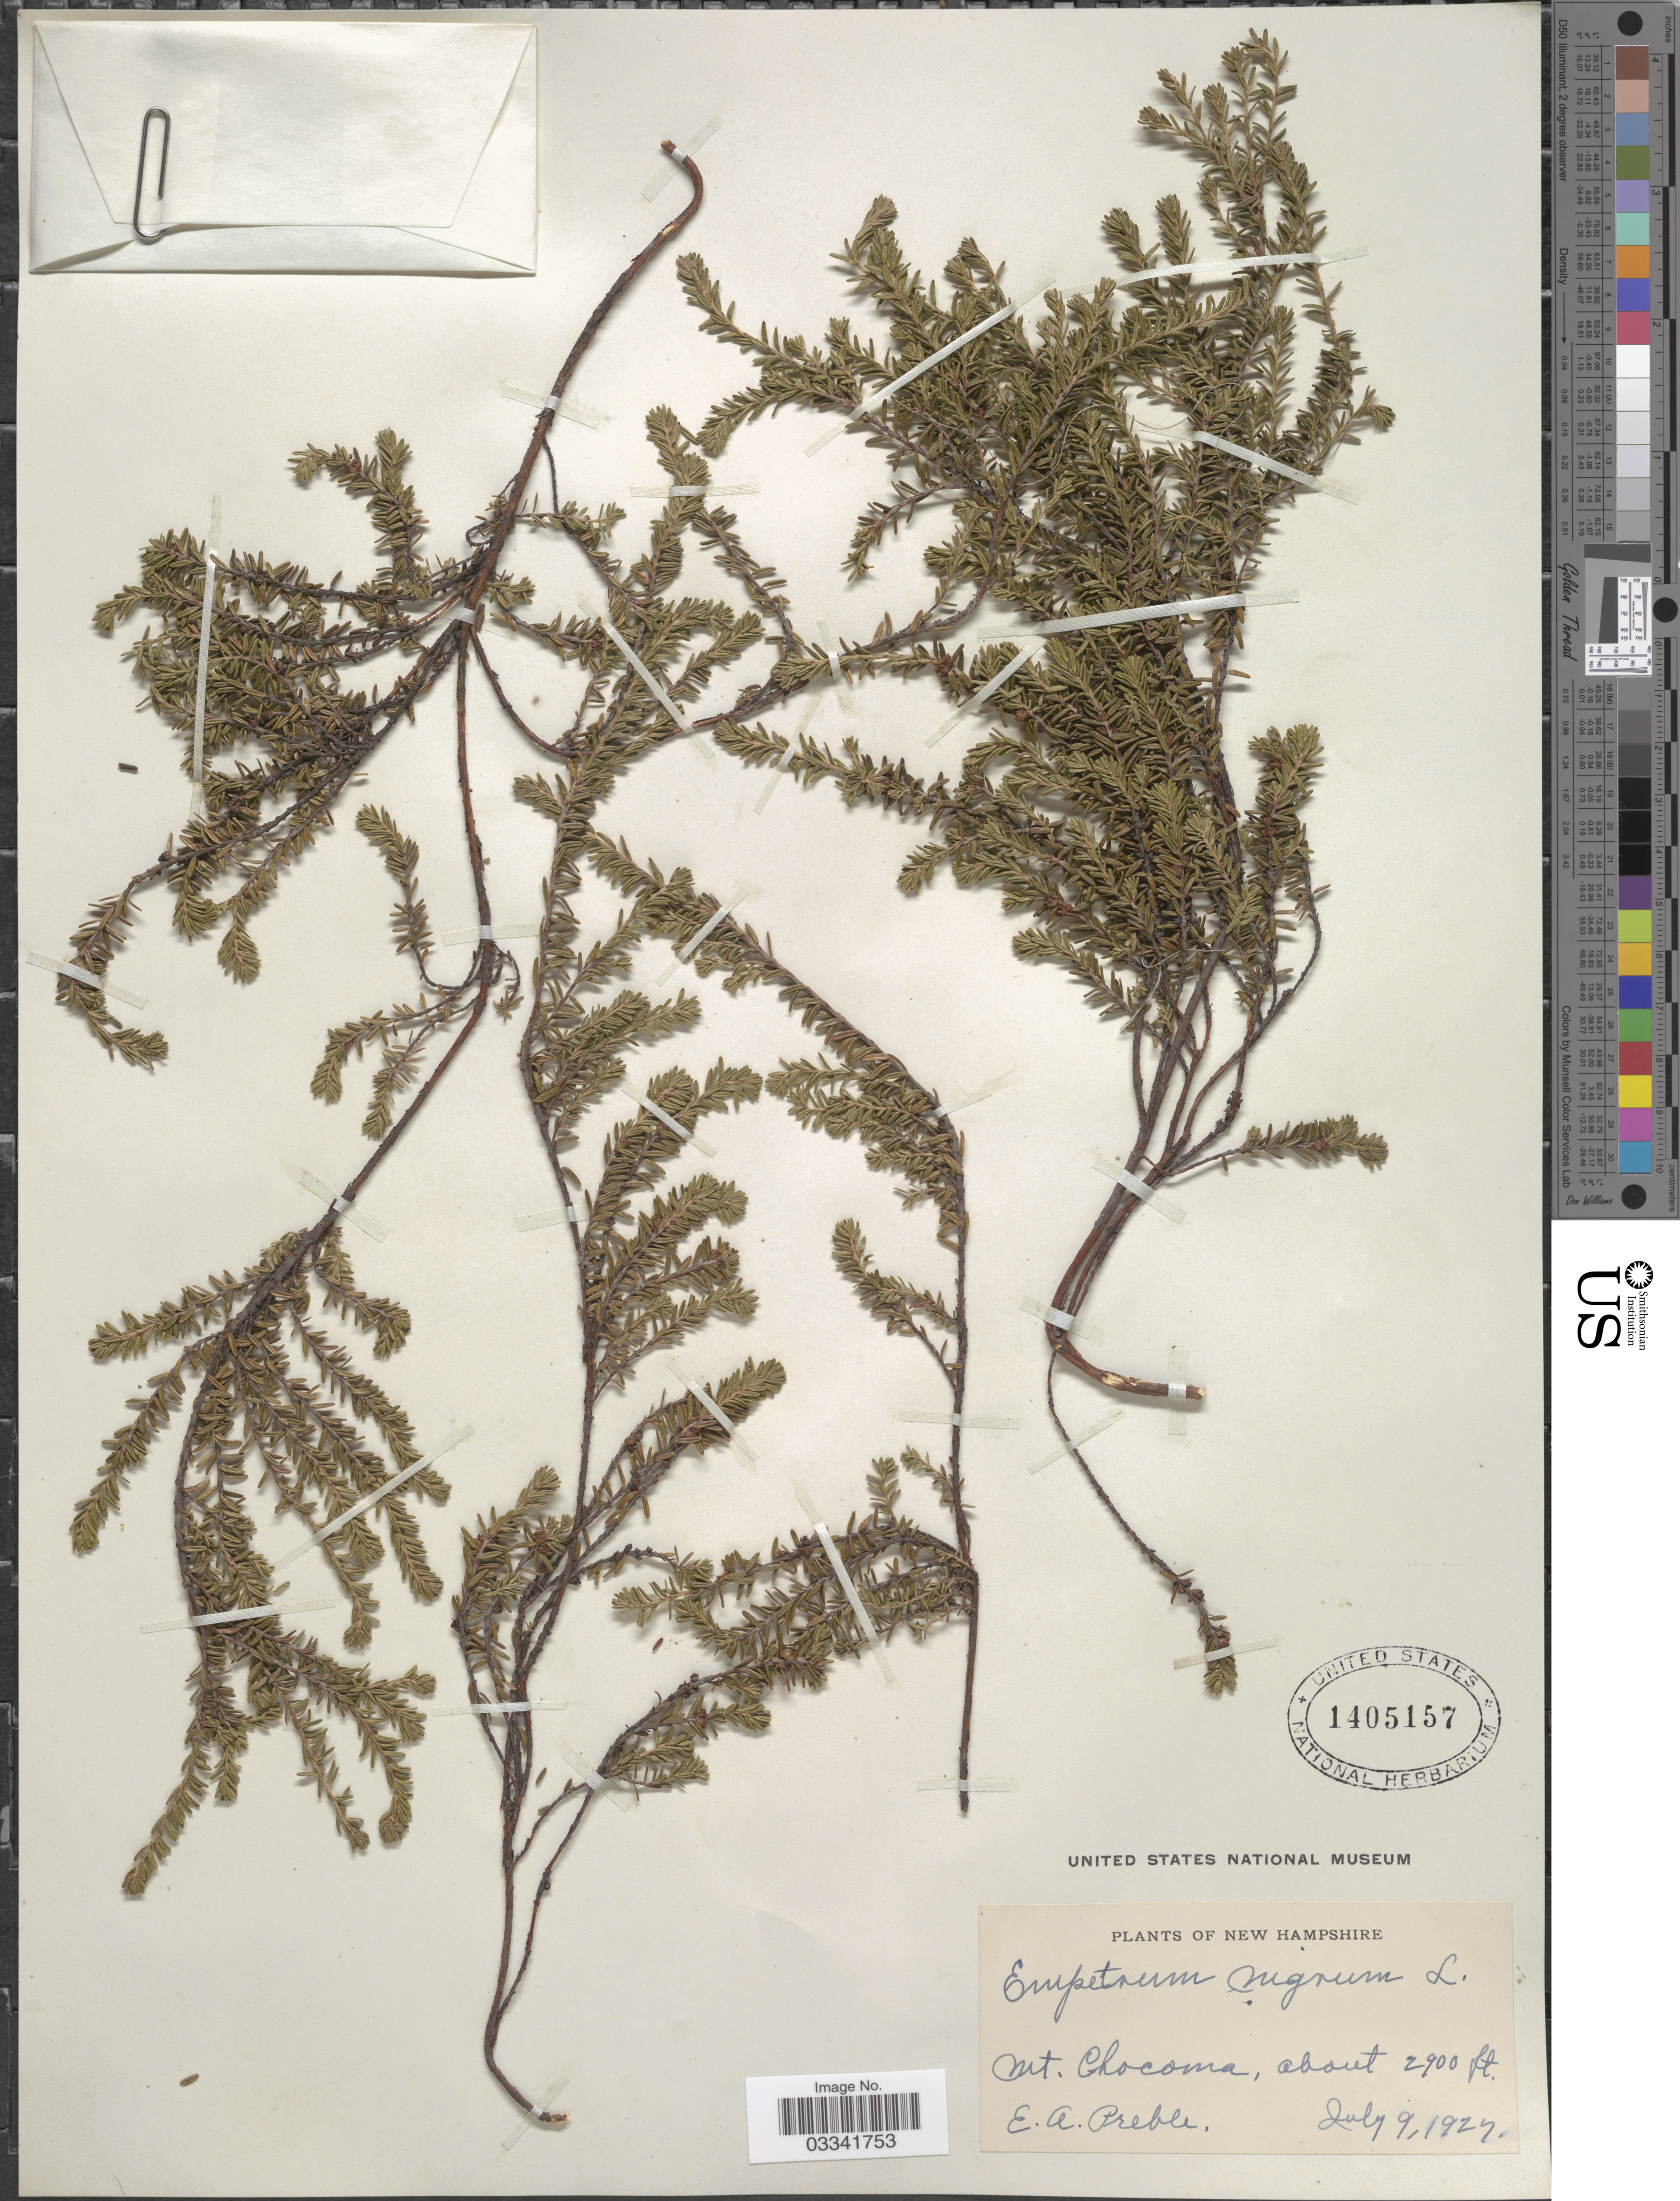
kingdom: Plantae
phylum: Tracheophyta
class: Magnoliopsida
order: Ericales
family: Ericaceae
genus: Empetrum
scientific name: Empetrum nigrum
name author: L.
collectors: E. Preble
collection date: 1927-07-09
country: United States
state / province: New Hampshire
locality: Mt. Chocoma.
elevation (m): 884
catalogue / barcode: US 1405157